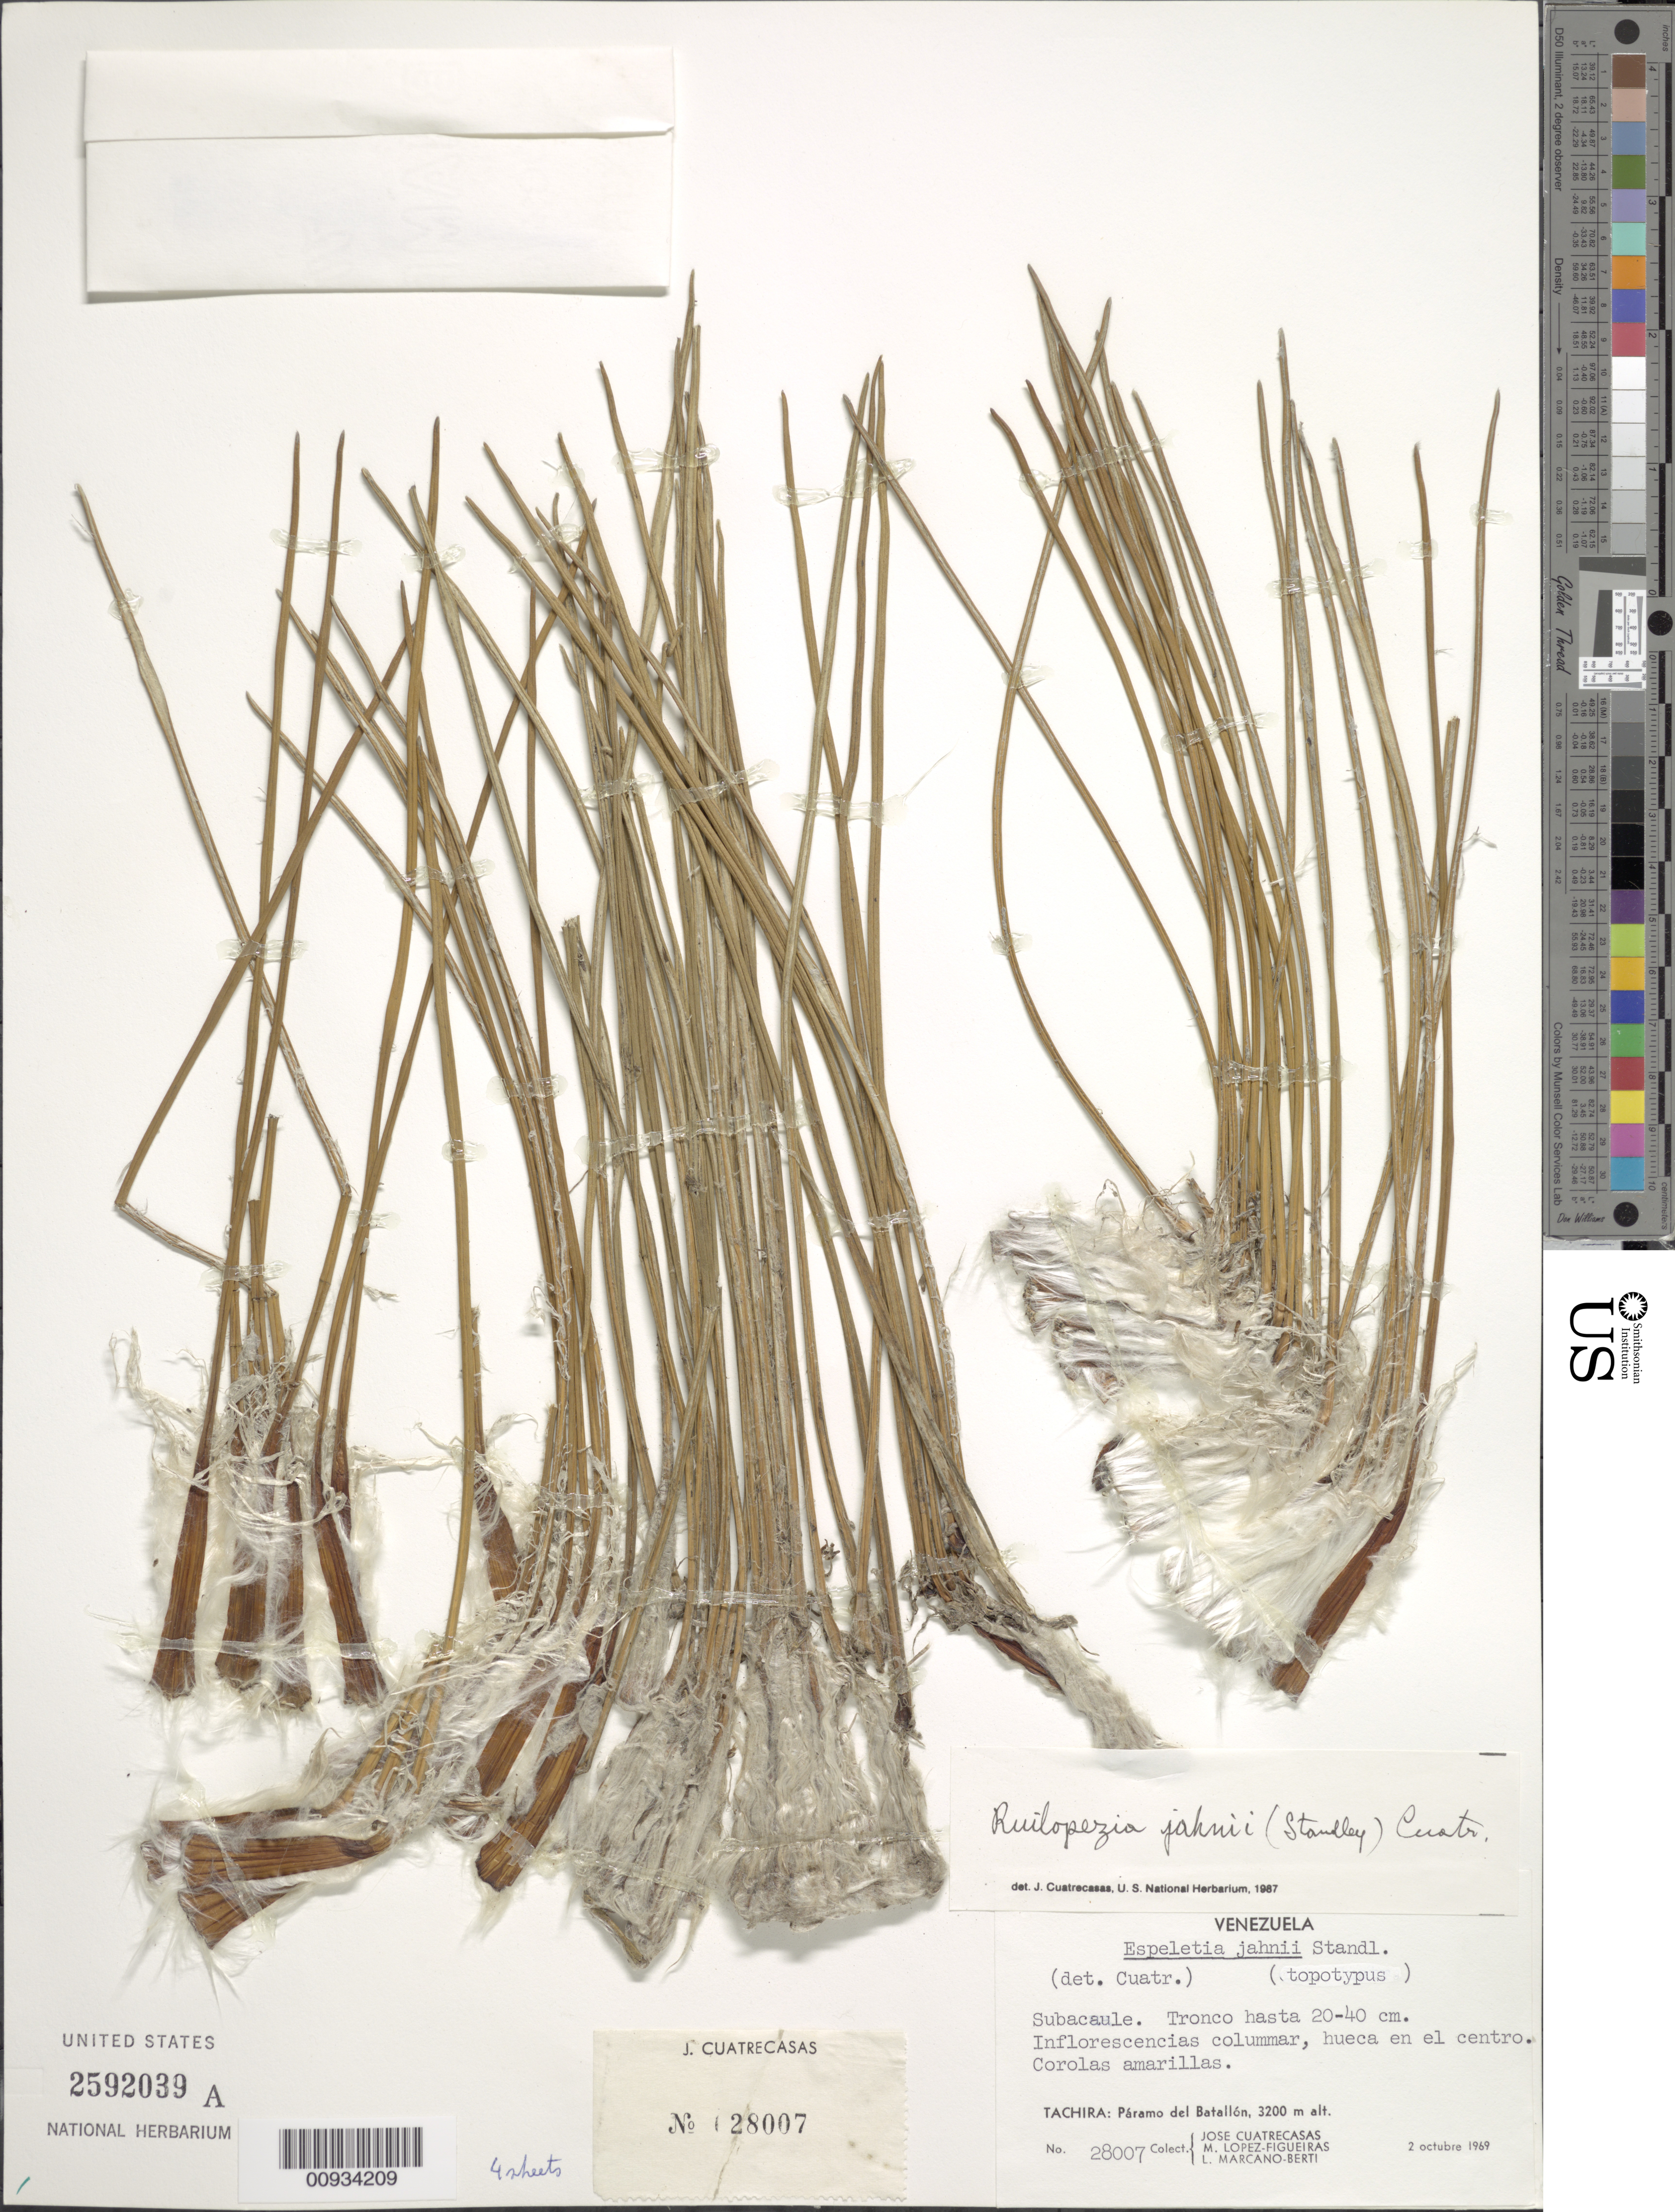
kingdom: Plantae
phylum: Tracheophyta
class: Magnoliopsida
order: Asterales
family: Asteraceae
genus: Ruilopezia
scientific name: Ruilopezia jahnii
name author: (Standl.) Cuatrec.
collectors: J. Cuatrecasas, M. López Figueiras & L. Marcano-Berti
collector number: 28009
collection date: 1969-10-02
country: Venezuela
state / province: Táchira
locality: Páramo del Batallón. Páramo del Batallón.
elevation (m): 3200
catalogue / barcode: US 2592039A